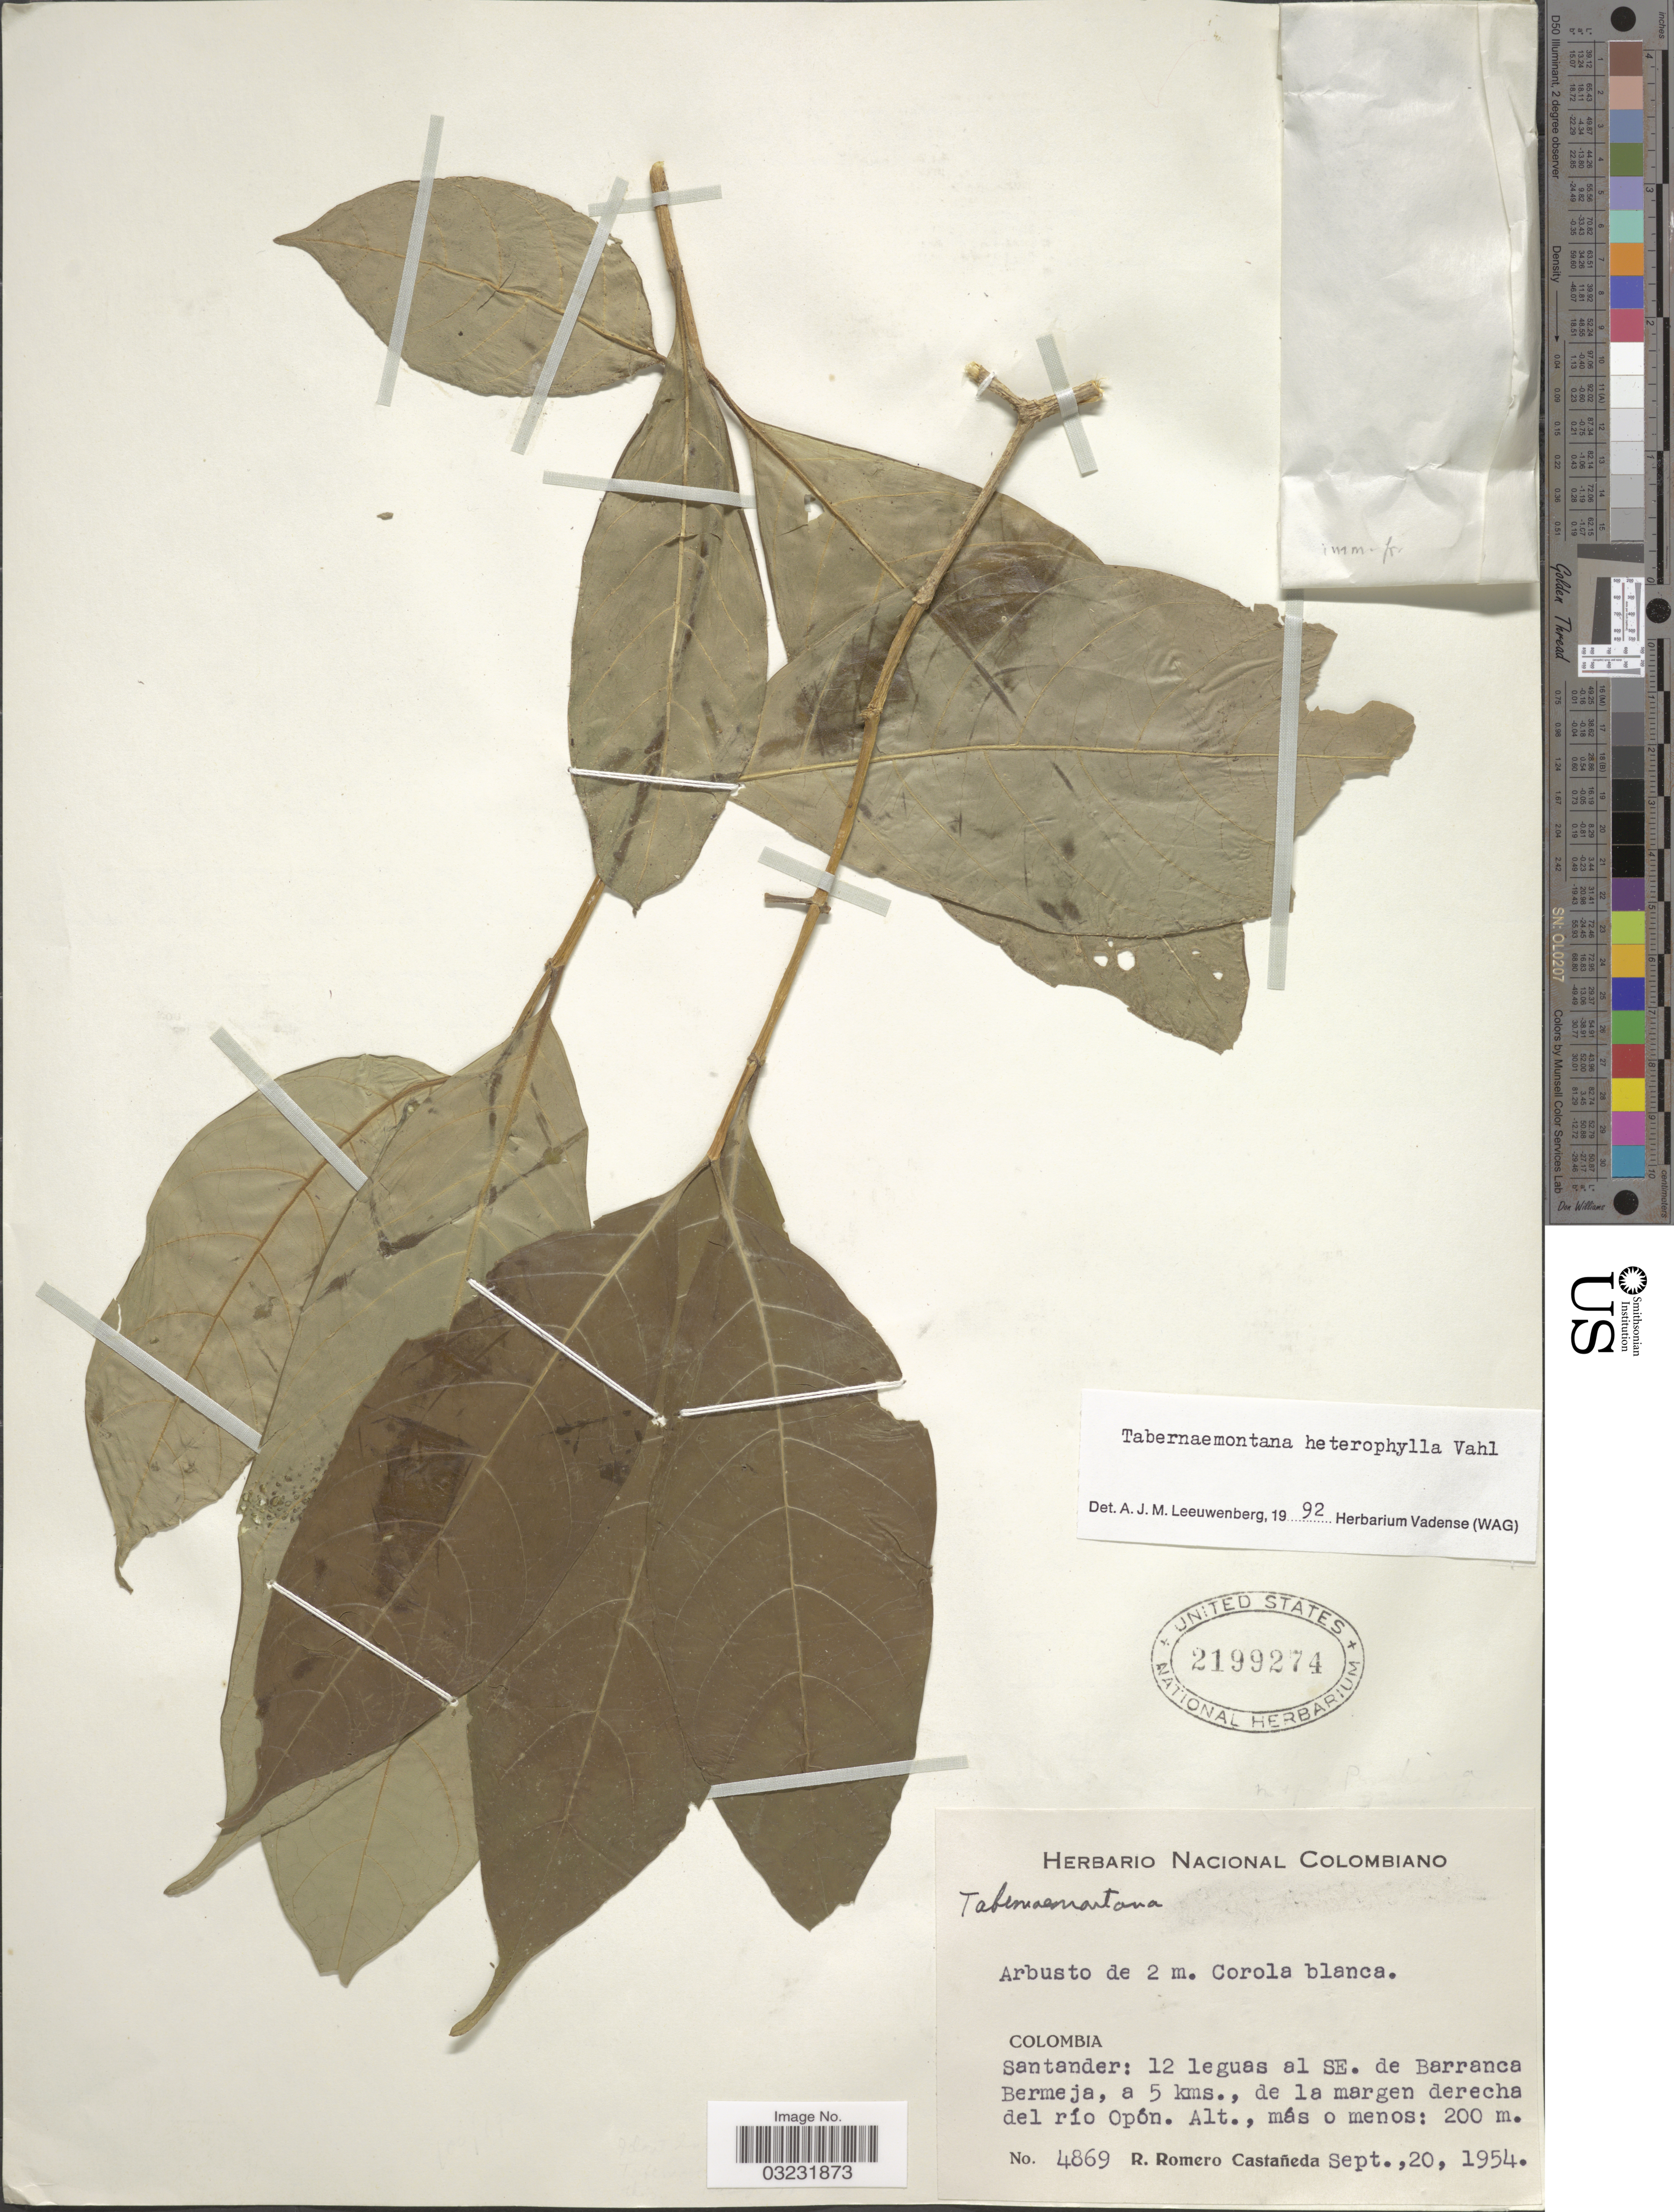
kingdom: Plantae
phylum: Tracheophyta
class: Magnoliopsida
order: Gentianales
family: Apocynaceae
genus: Tabernaemontana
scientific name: Tabernaemontana heterophylla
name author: Vahl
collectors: R. Romero Castañeda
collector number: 4869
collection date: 1954-09-20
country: Colombia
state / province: Santander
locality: Santander: 12 leguas al SE. de Barranca Bermeja, a 5 kms., de la margen derecha del río Opón.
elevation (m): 200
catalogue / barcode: US 2199274